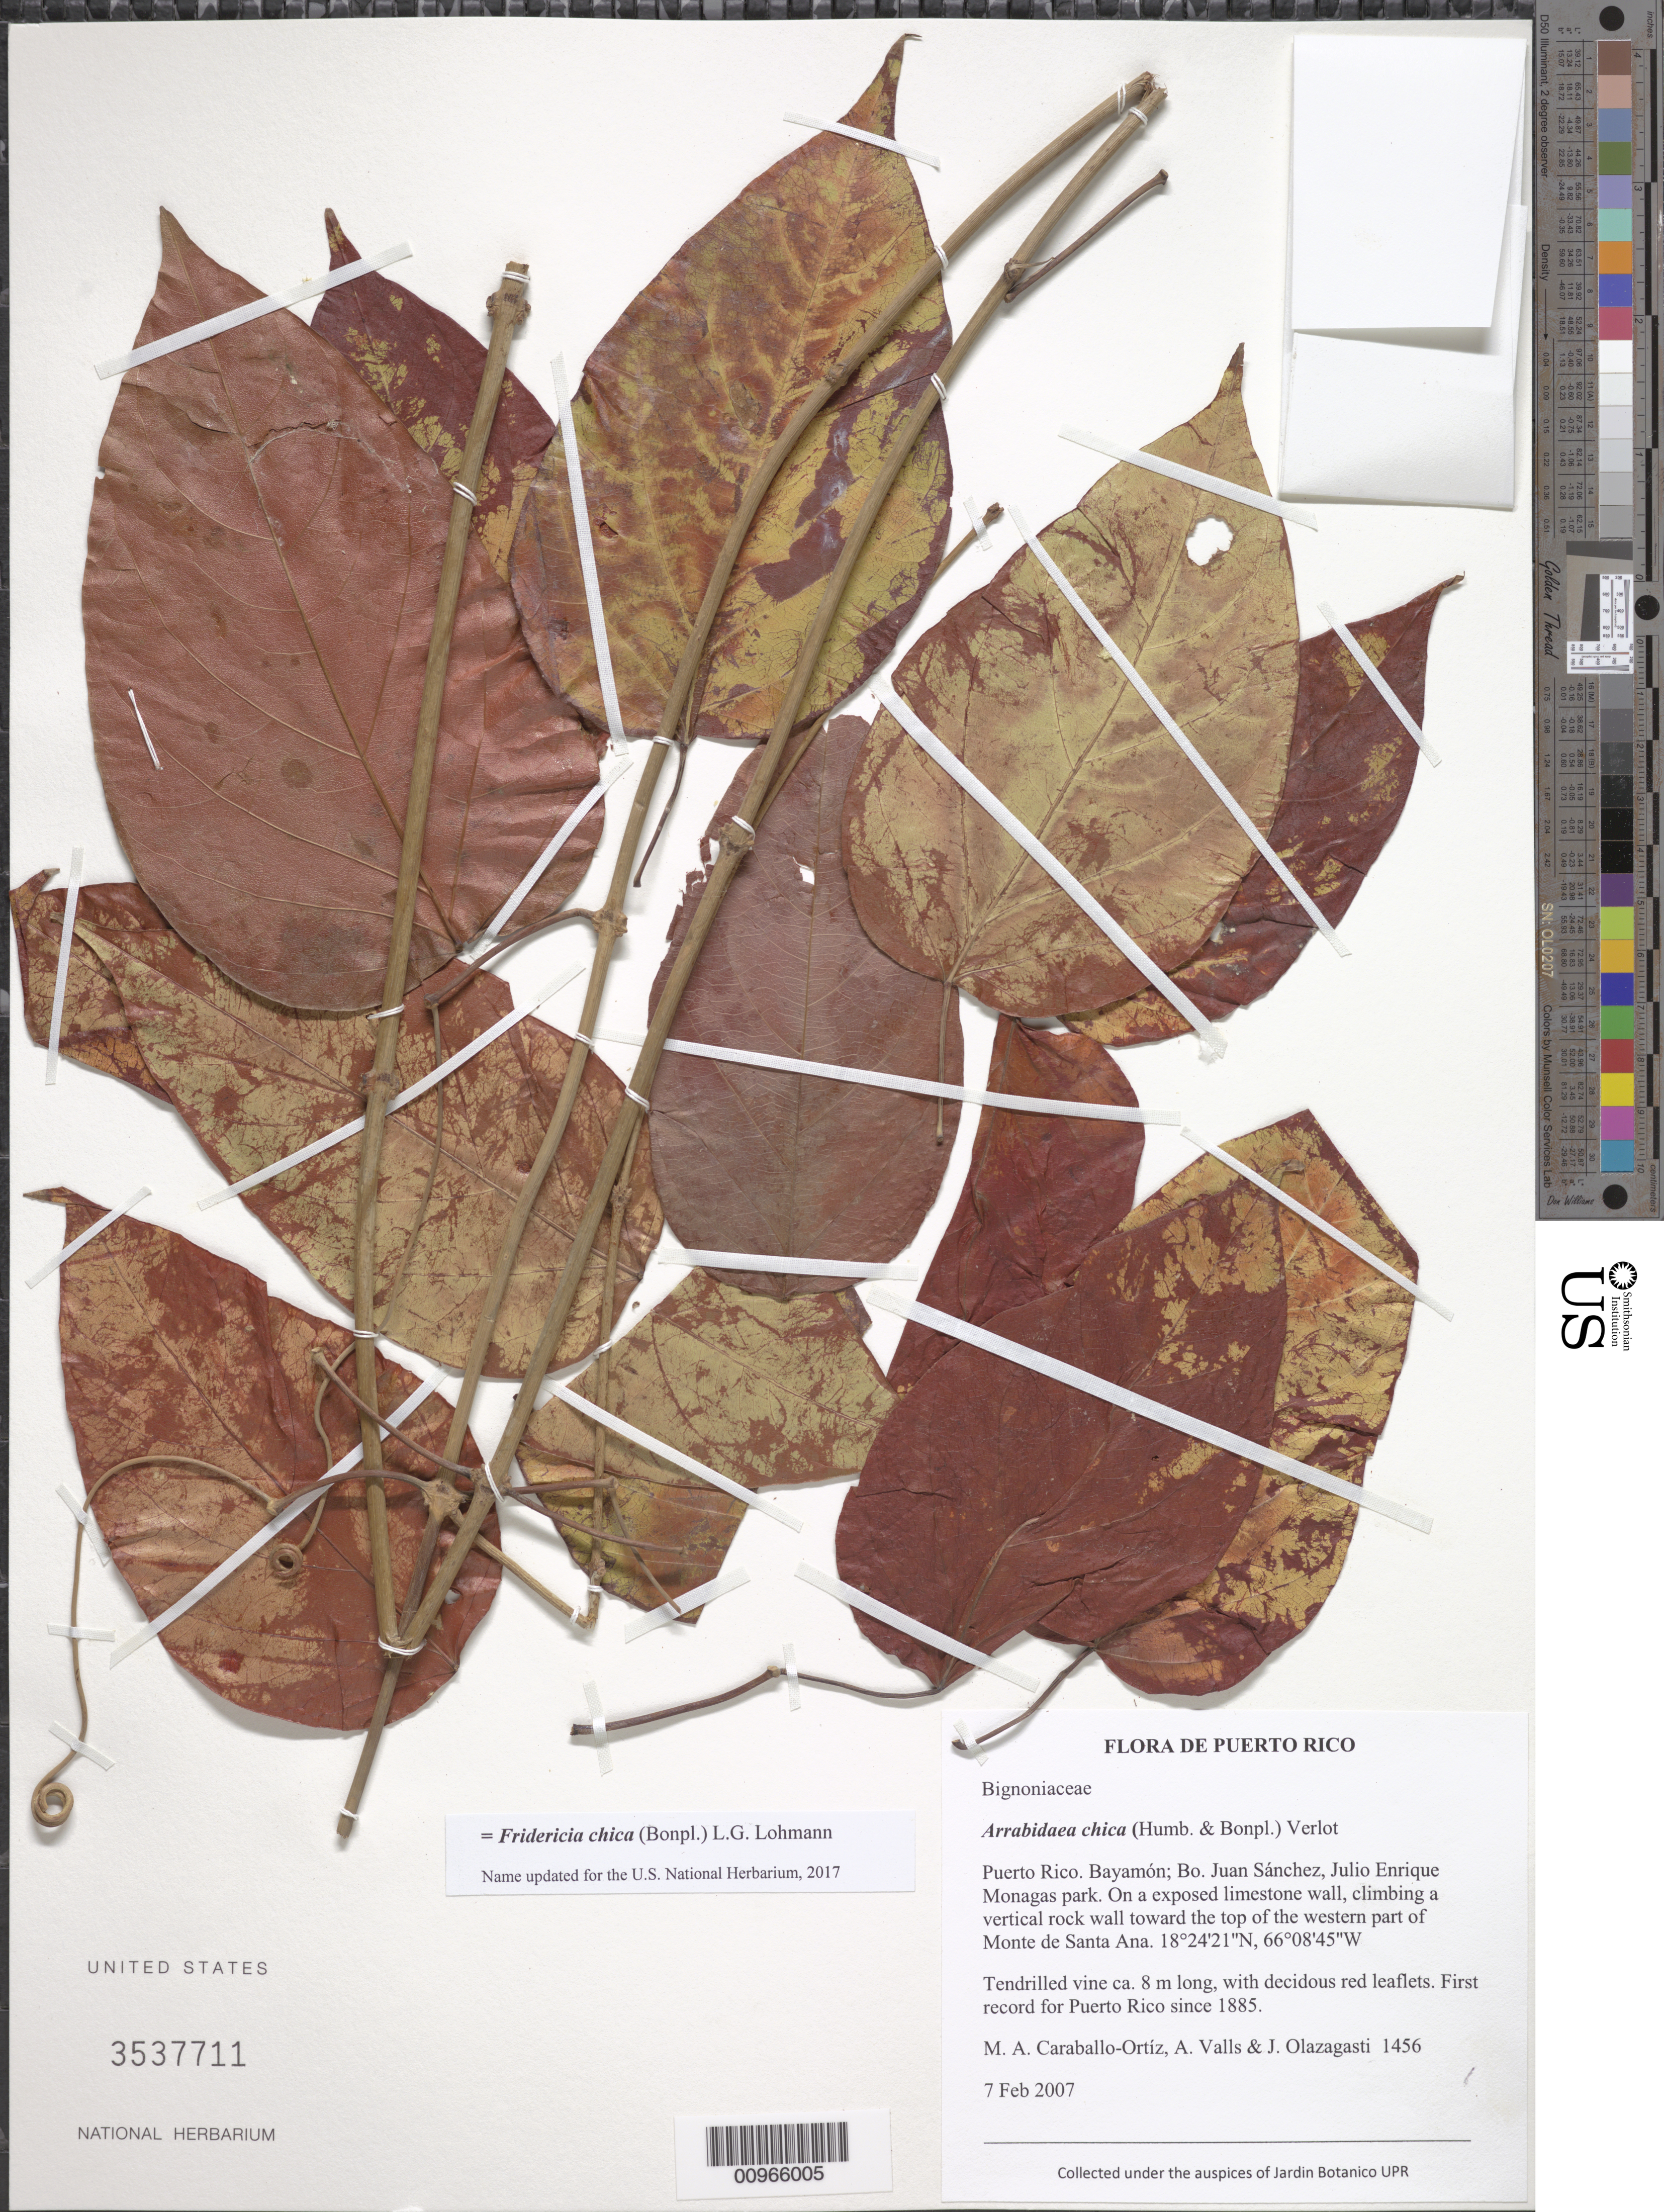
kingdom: Plantae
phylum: Tracheophyta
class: Magnoliopsida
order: Lamiales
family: Bignoniaceae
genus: Fridericia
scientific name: Fridericia chica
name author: (Bonpl.) L.G. Lohmann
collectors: M. Caraballo-Ortiz, A. Valls & J. Olazagasti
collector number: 1456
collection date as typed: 07 Feb 2007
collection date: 2007-02-07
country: Puerto Rico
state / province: Bayamón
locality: Bo. Juan Sánchez, Julio Enrique Monagas Park, toward the top of the western part of Monte de Santa Ana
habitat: On a exposed limestone wall, climbing a vertical rock wall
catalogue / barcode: US 3537711